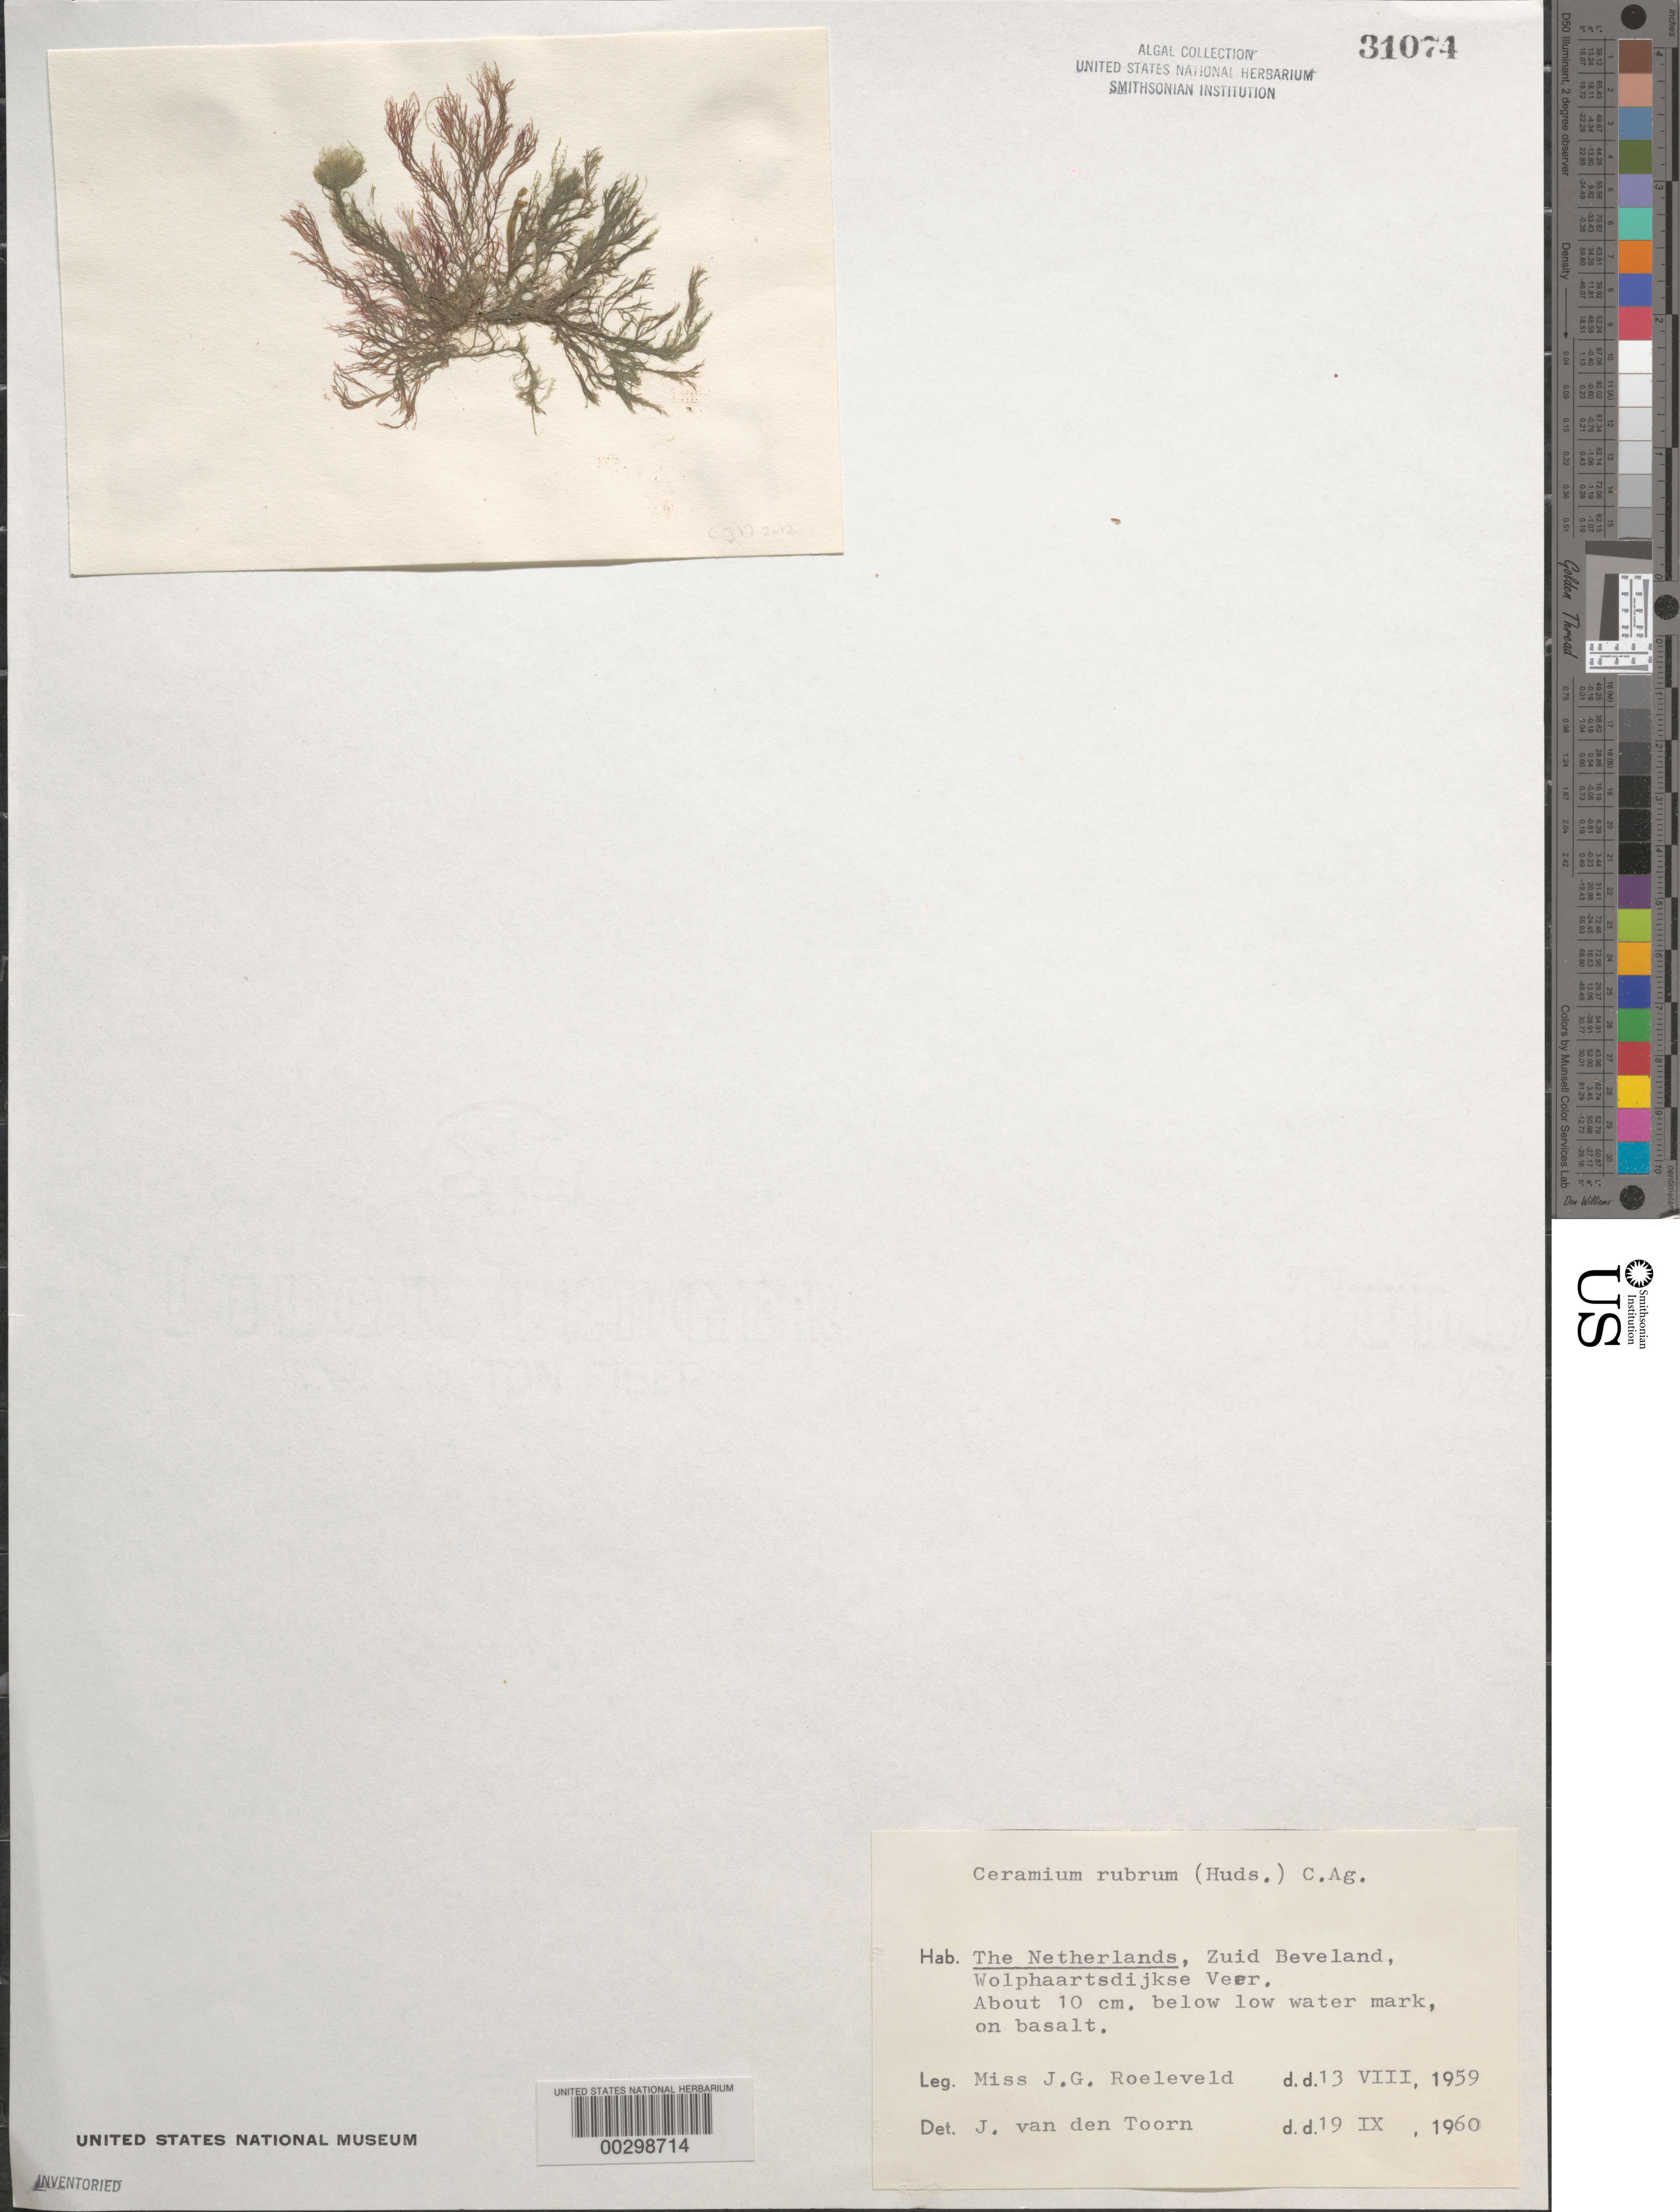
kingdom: Plantae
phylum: Rhodophyta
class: Florideophyceae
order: Ceramiales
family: Ceramiaceae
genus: Ceramium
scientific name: Ceramium rubrum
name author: C. Agardh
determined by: Van Toorn, J. den.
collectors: J. Roeleveld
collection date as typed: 13 Aug 1959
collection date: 1959-08-13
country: Netherlands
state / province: Zeeland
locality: Wolphaartsdijkse veer, zuid-beveland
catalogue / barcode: US 31074